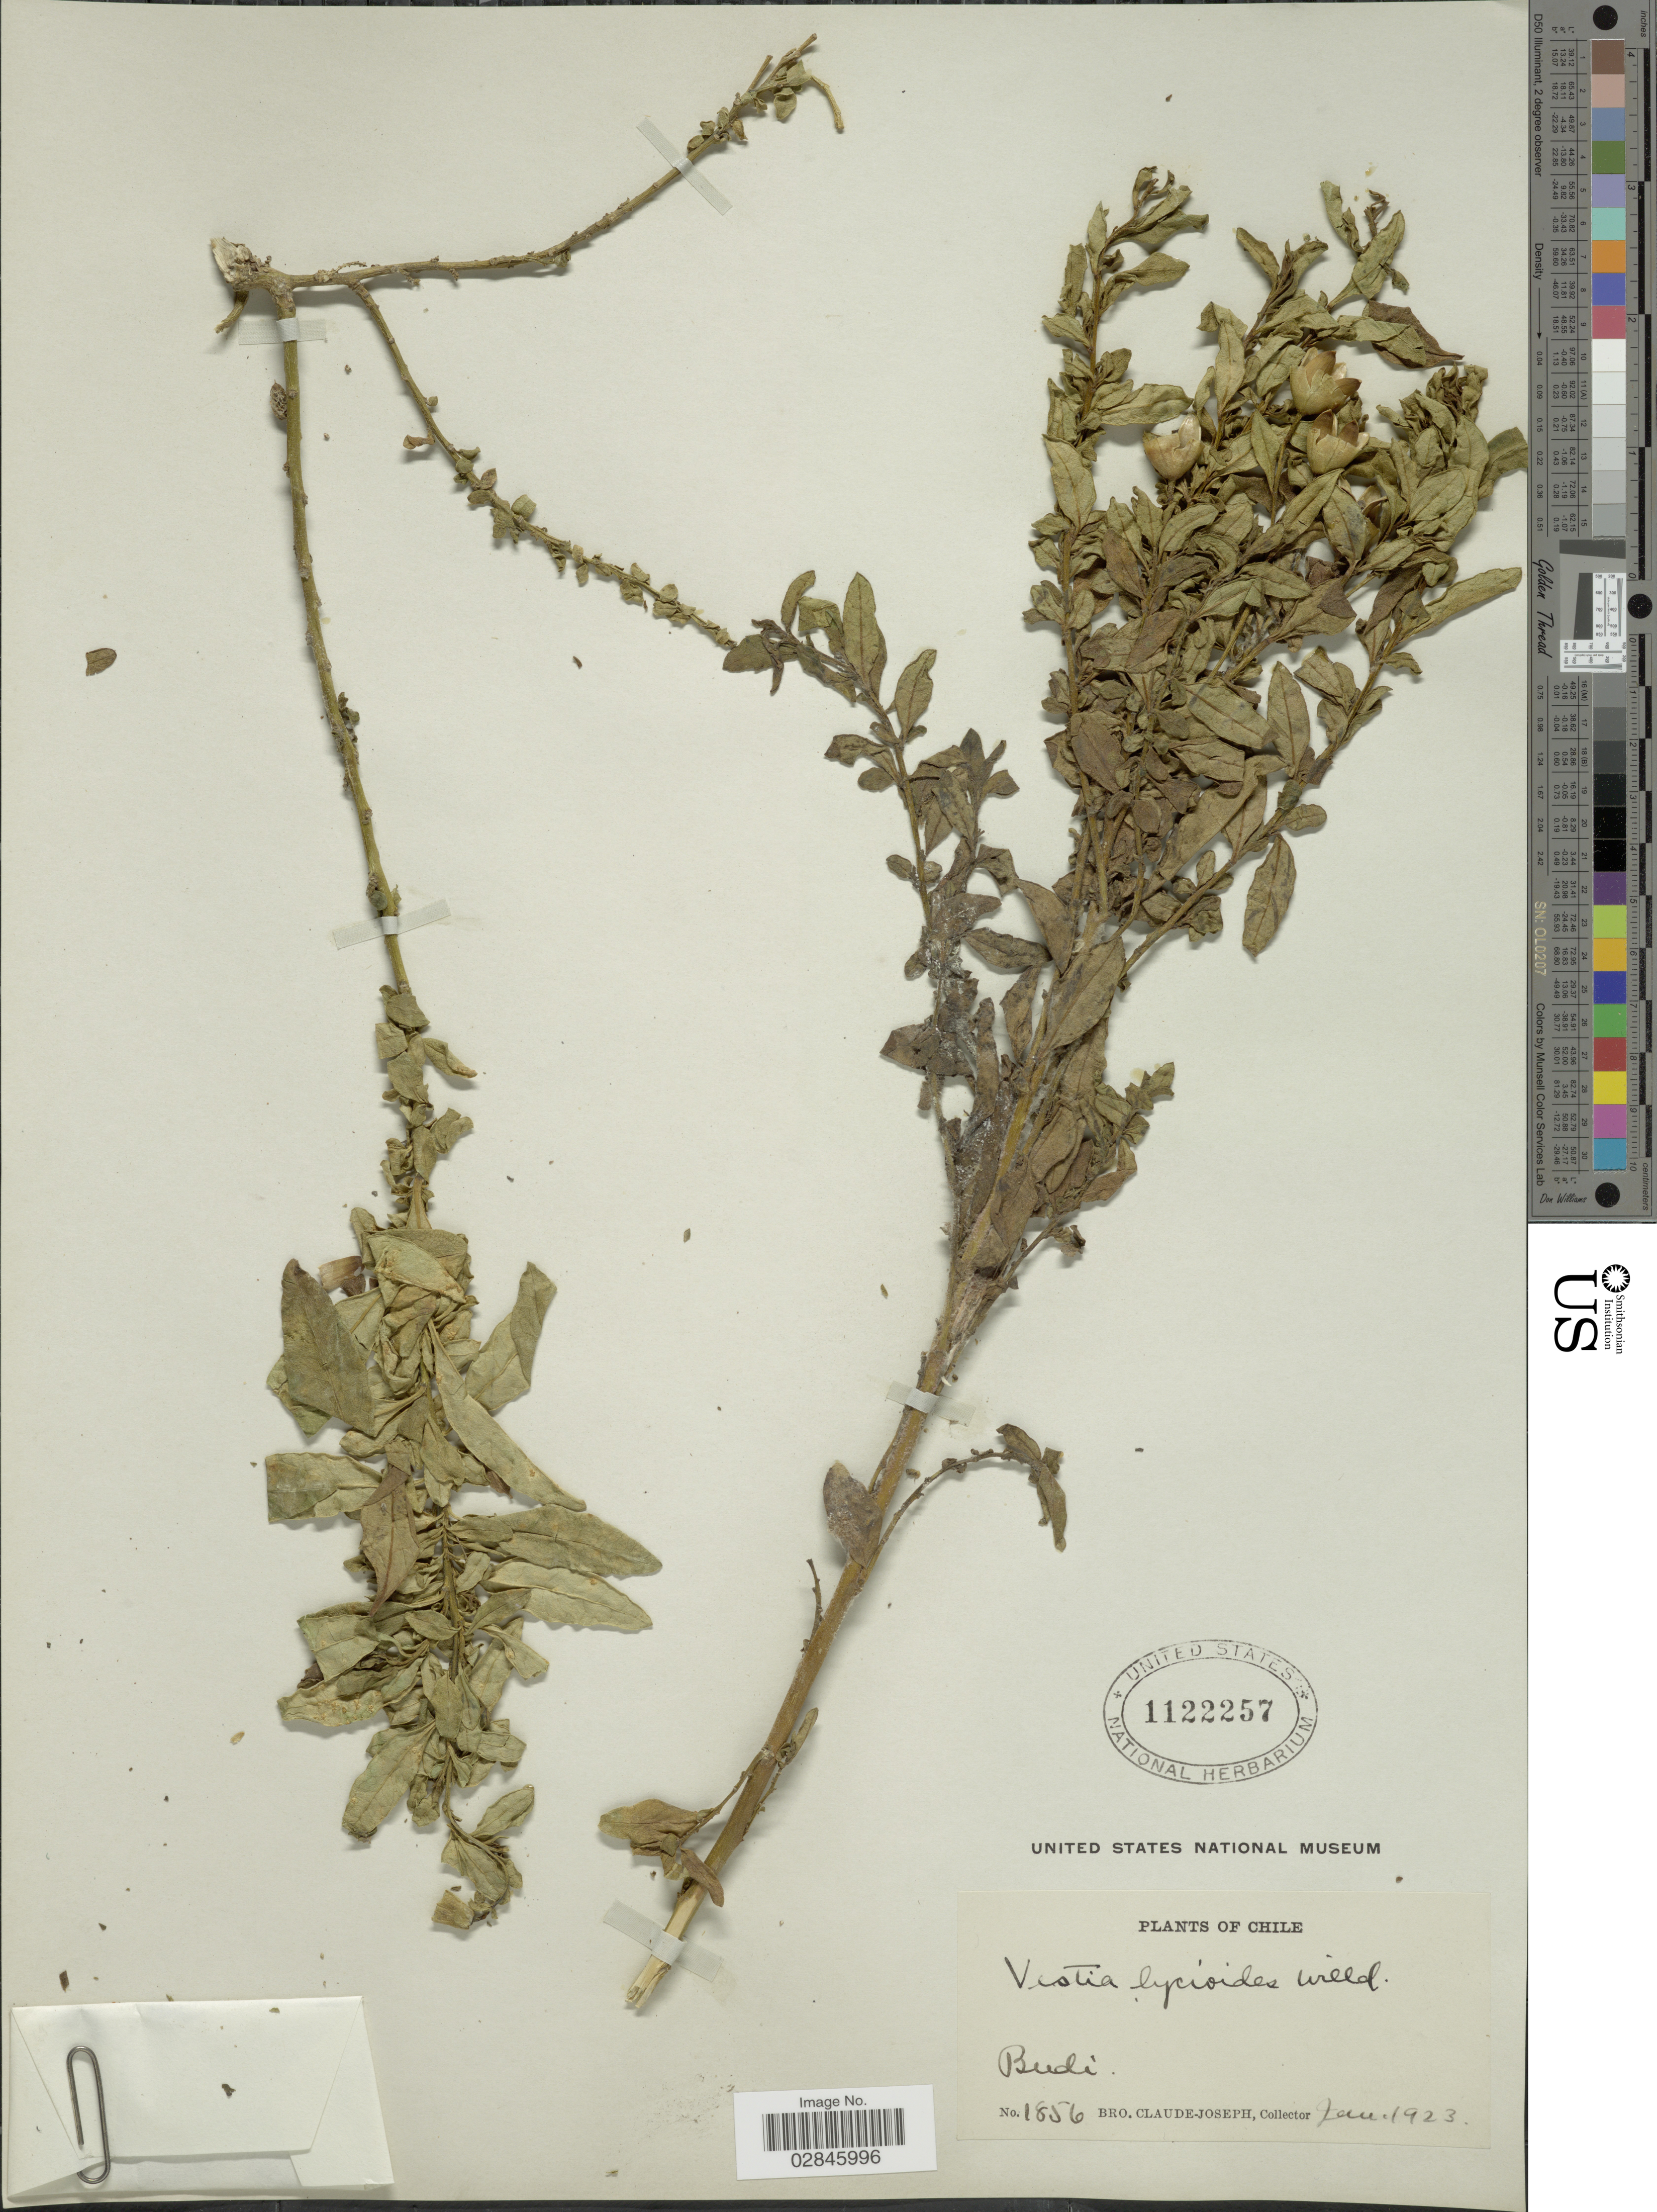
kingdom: Plantae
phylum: Tracheophyta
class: Magnoliopsida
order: Solanales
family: Solanaceae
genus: Vestia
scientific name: Vestia foetida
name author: Hoffmanns.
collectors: Bro. Claude-Joseph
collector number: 1856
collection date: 1923-01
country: Chile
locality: Budi.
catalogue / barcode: US 1122257